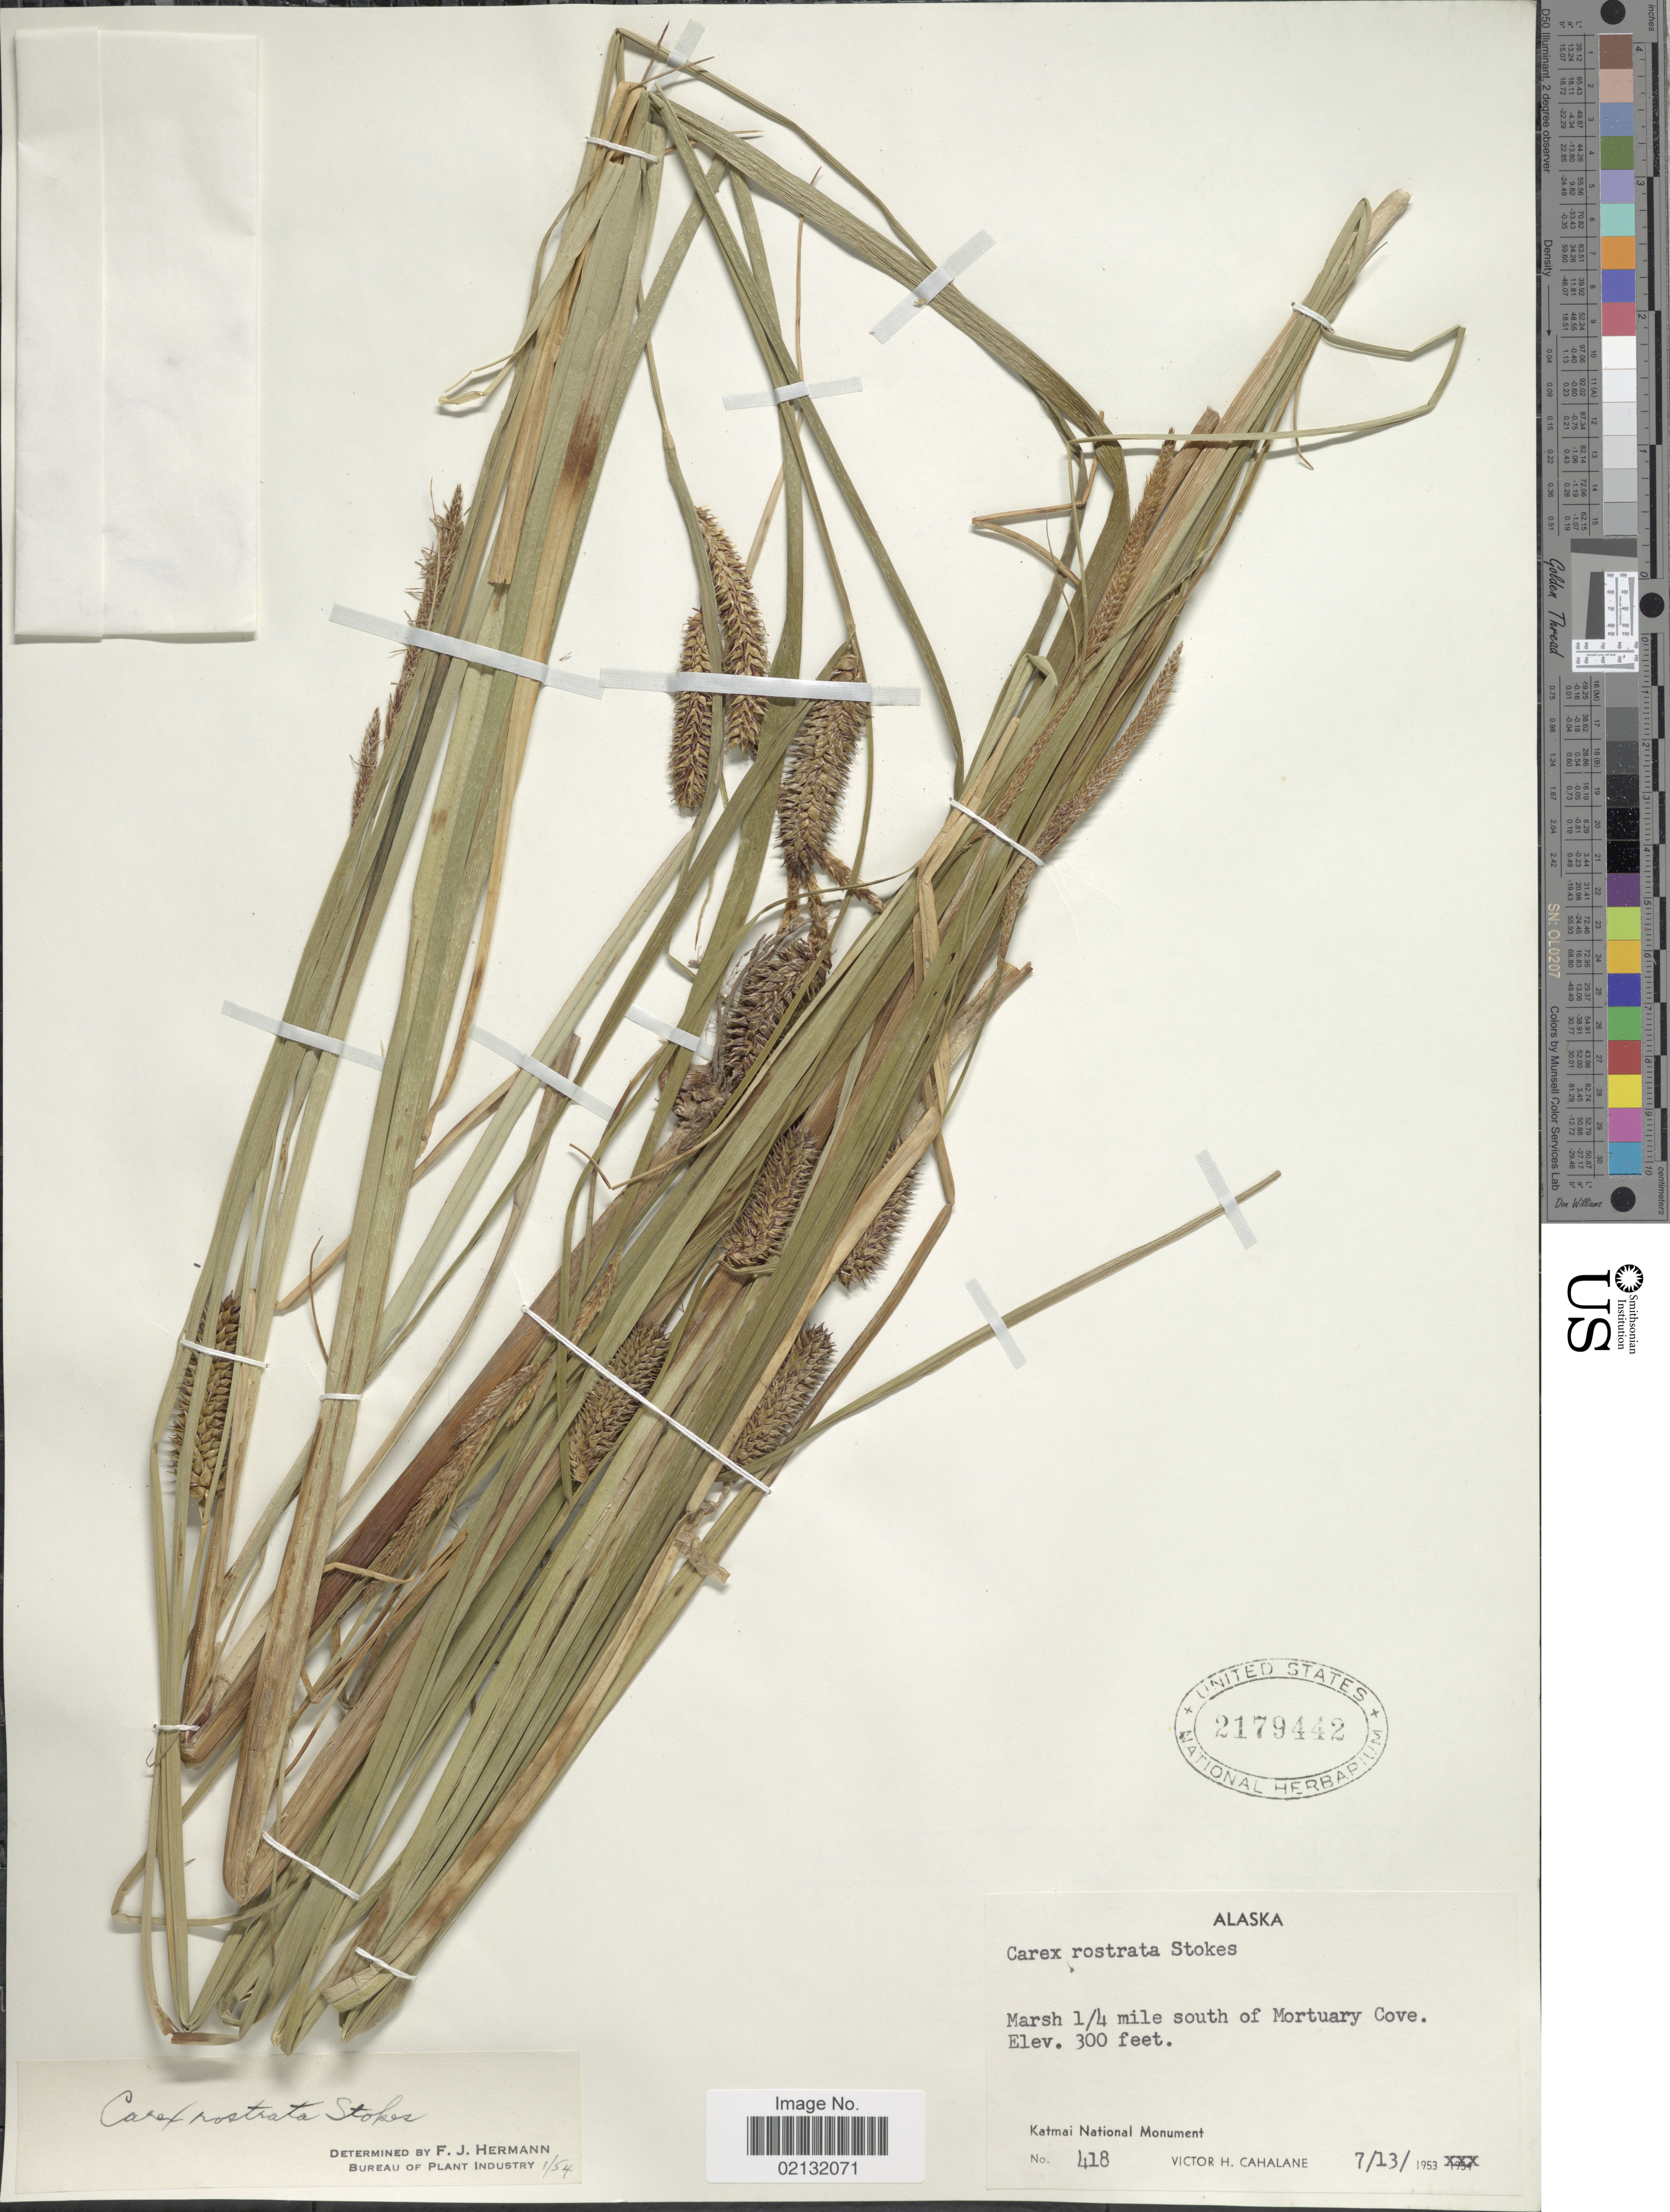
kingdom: Plantae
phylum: Tracheophyta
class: Liliopsida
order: Poales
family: Cyperaceae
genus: Carex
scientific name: Carex rostrata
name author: Stokes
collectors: V. Cahalane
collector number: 418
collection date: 1953-07-13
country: United States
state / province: Alaska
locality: Marsh 1/4 mile south of Mortuary Cove.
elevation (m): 91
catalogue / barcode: US 2179442